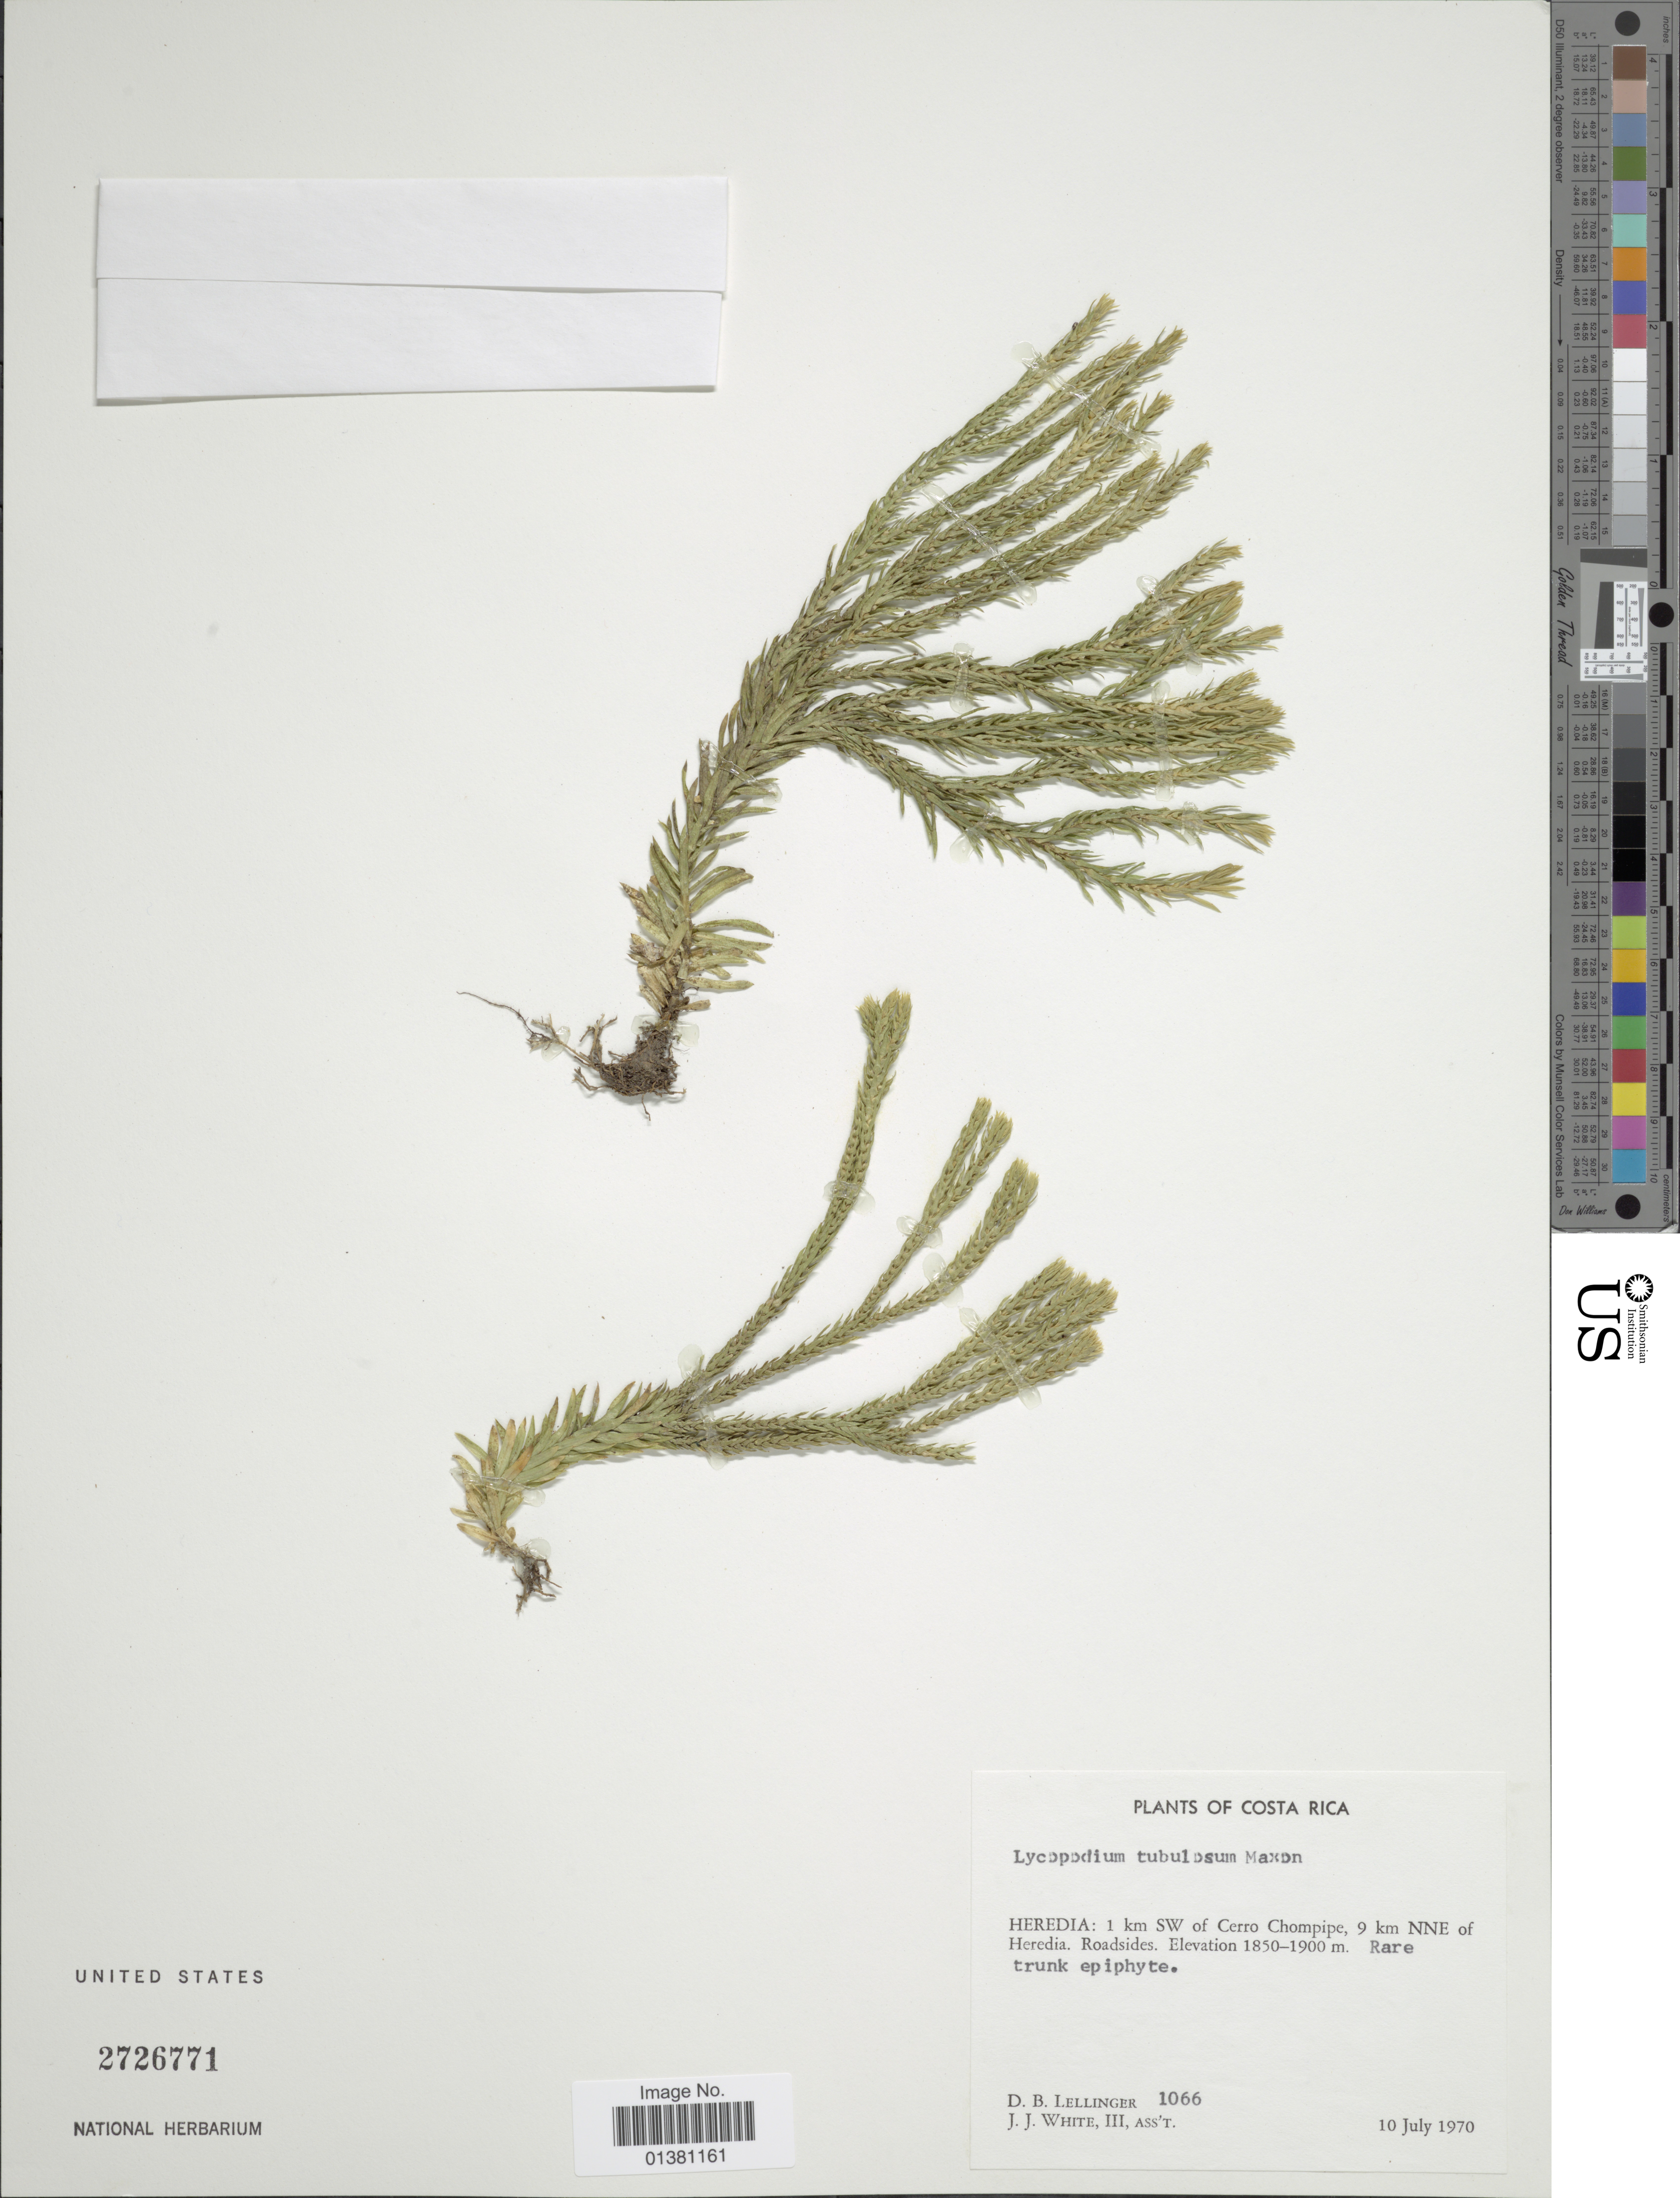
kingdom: Plantae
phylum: Tracheophyta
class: Lycopodiopsida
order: Lycopodiales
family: Lycopodiaceae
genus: Phlegmariurus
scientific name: Phlegmariurus tubulosus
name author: (Maxon) B. Øllg.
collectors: D. B. Lellinger & J. J. White III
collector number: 1066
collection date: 1970-07-10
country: Costa Rica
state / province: Heredia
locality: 1 km SW of cerro Chompipe, 9 km NNE of heredia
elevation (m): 1850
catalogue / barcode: US 2726771